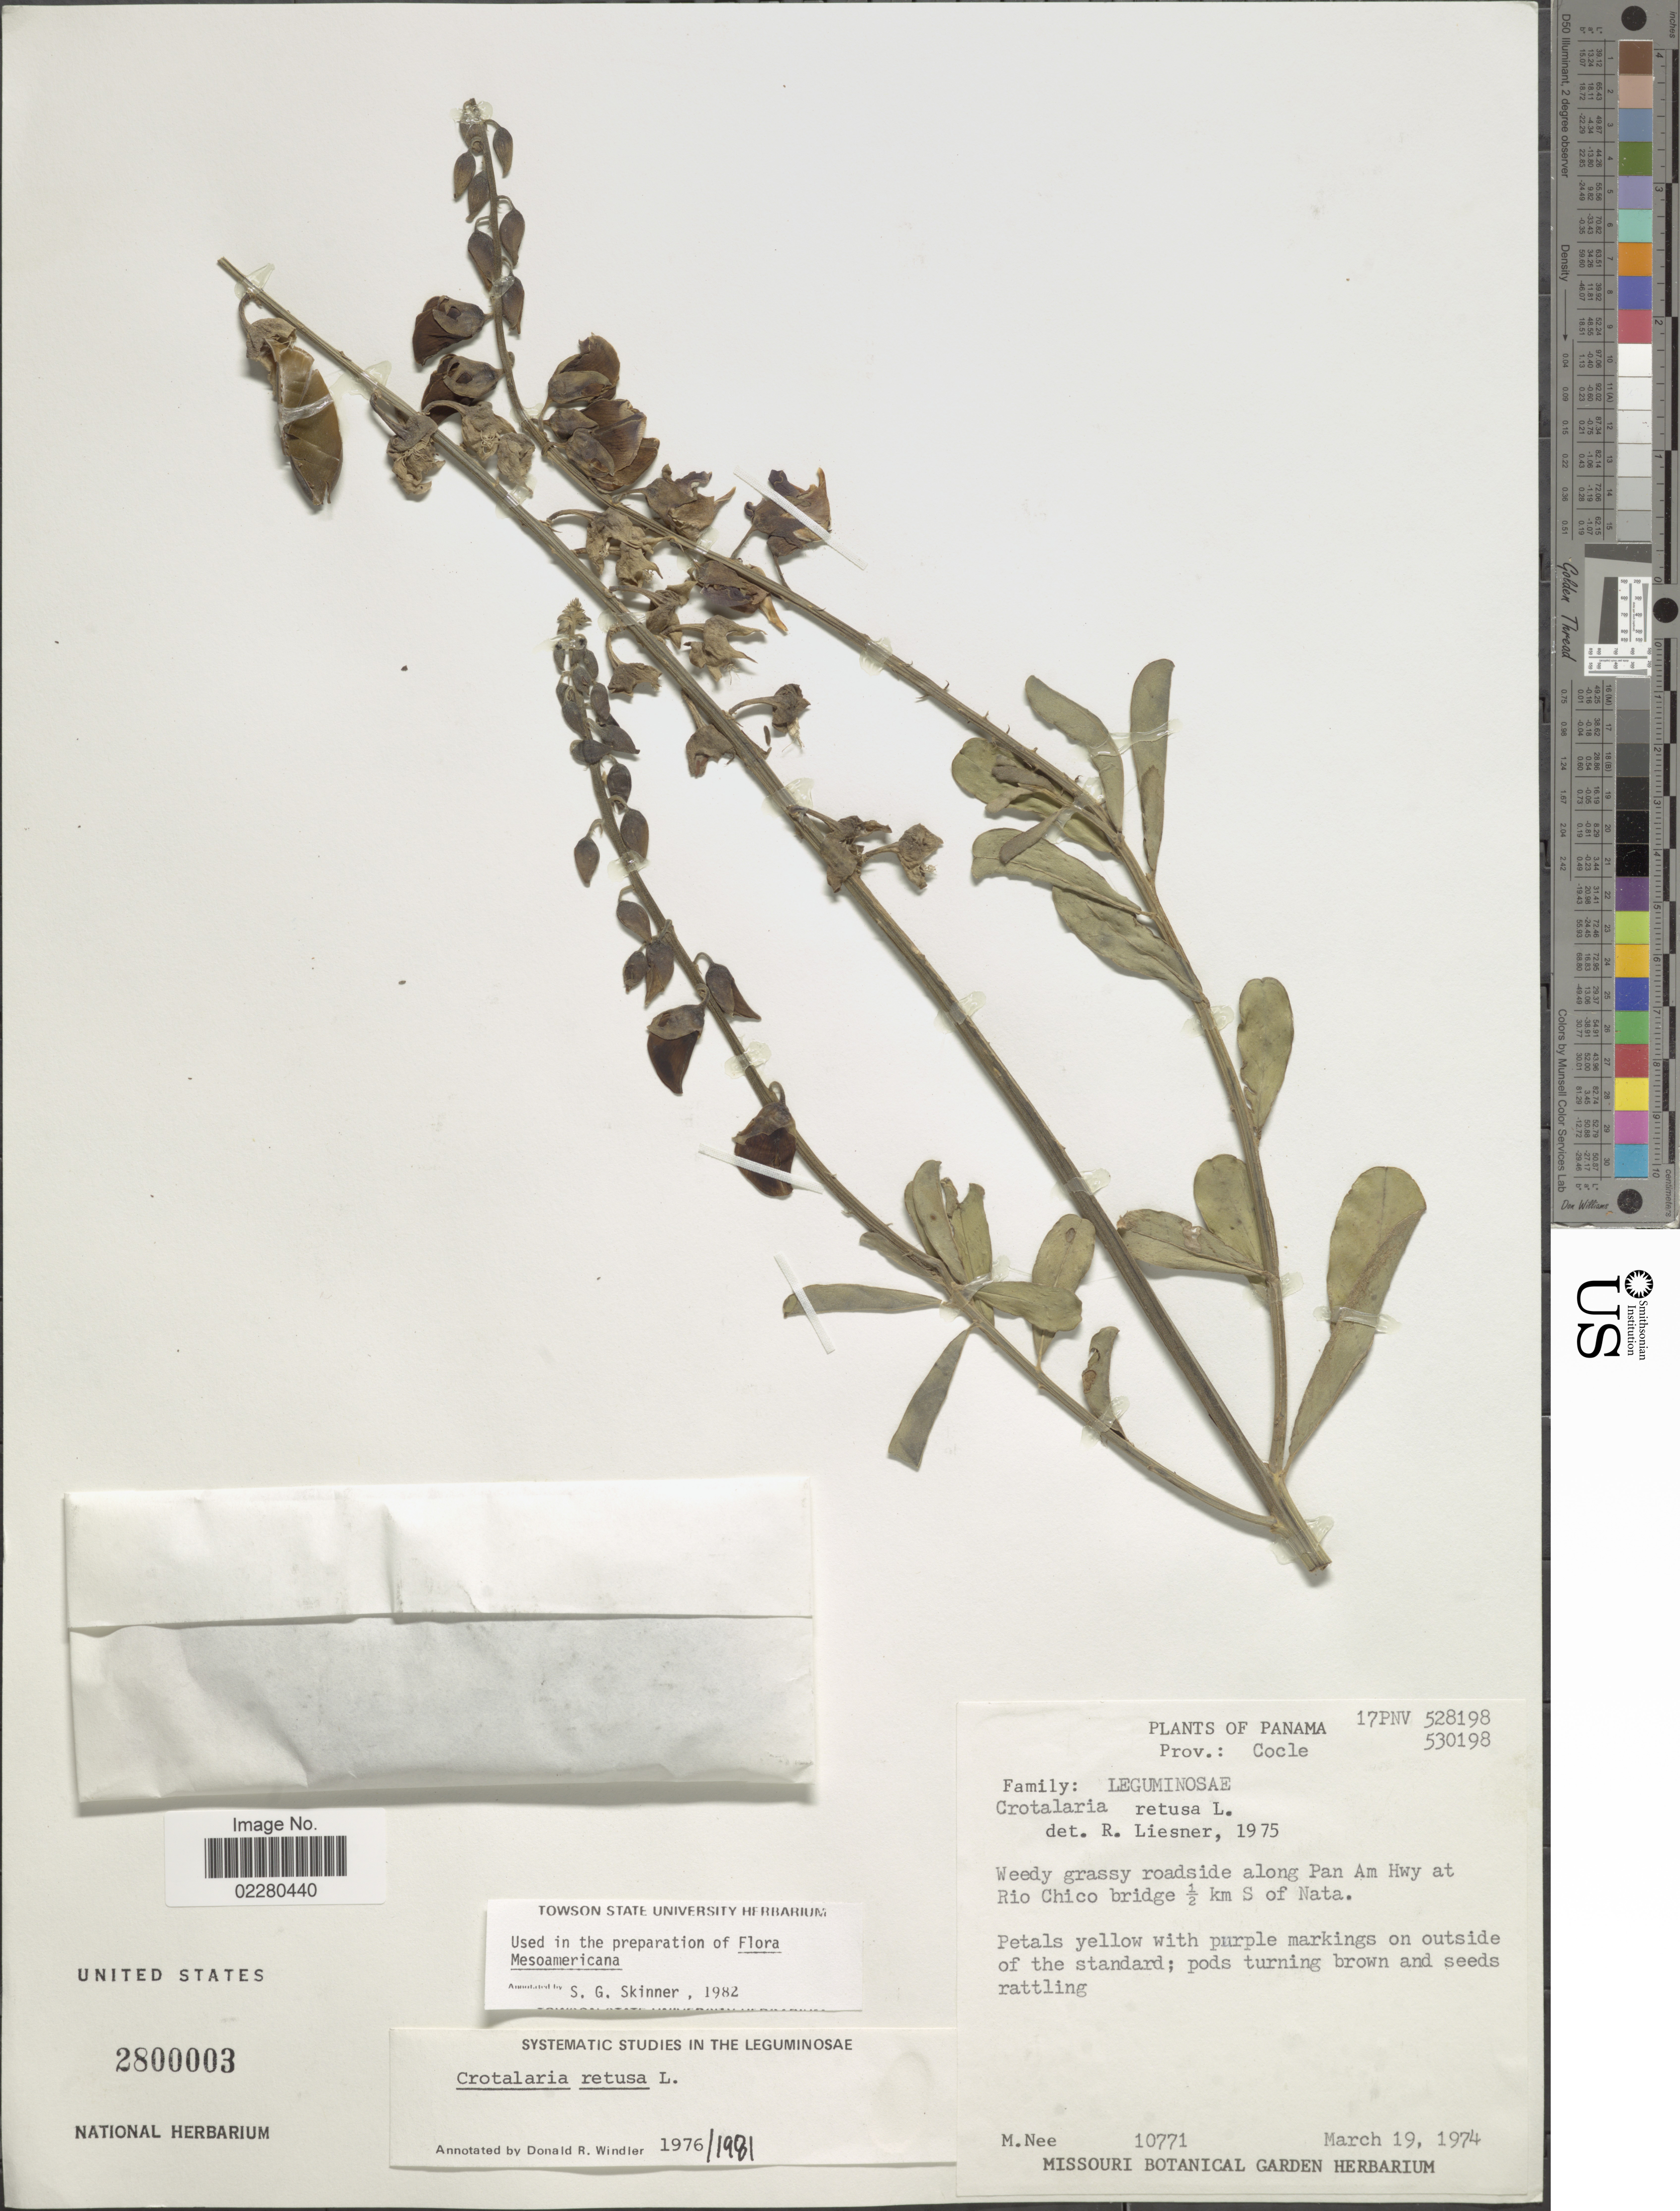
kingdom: Plantae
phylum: Tracheophyta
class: Magnoliopsida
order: Fabales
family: Fabaceae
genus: Crotalaria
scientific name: Crotalaria retusa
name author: L.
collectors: M. Nee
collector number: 10771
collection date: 1974-03-19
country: Panama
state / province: Coclé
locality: Prov.: Cocle. Weedy grassy roadside along Pan Am Hwy at Rio Chico bridge ½ km S of Nata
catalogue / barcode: US 2800003